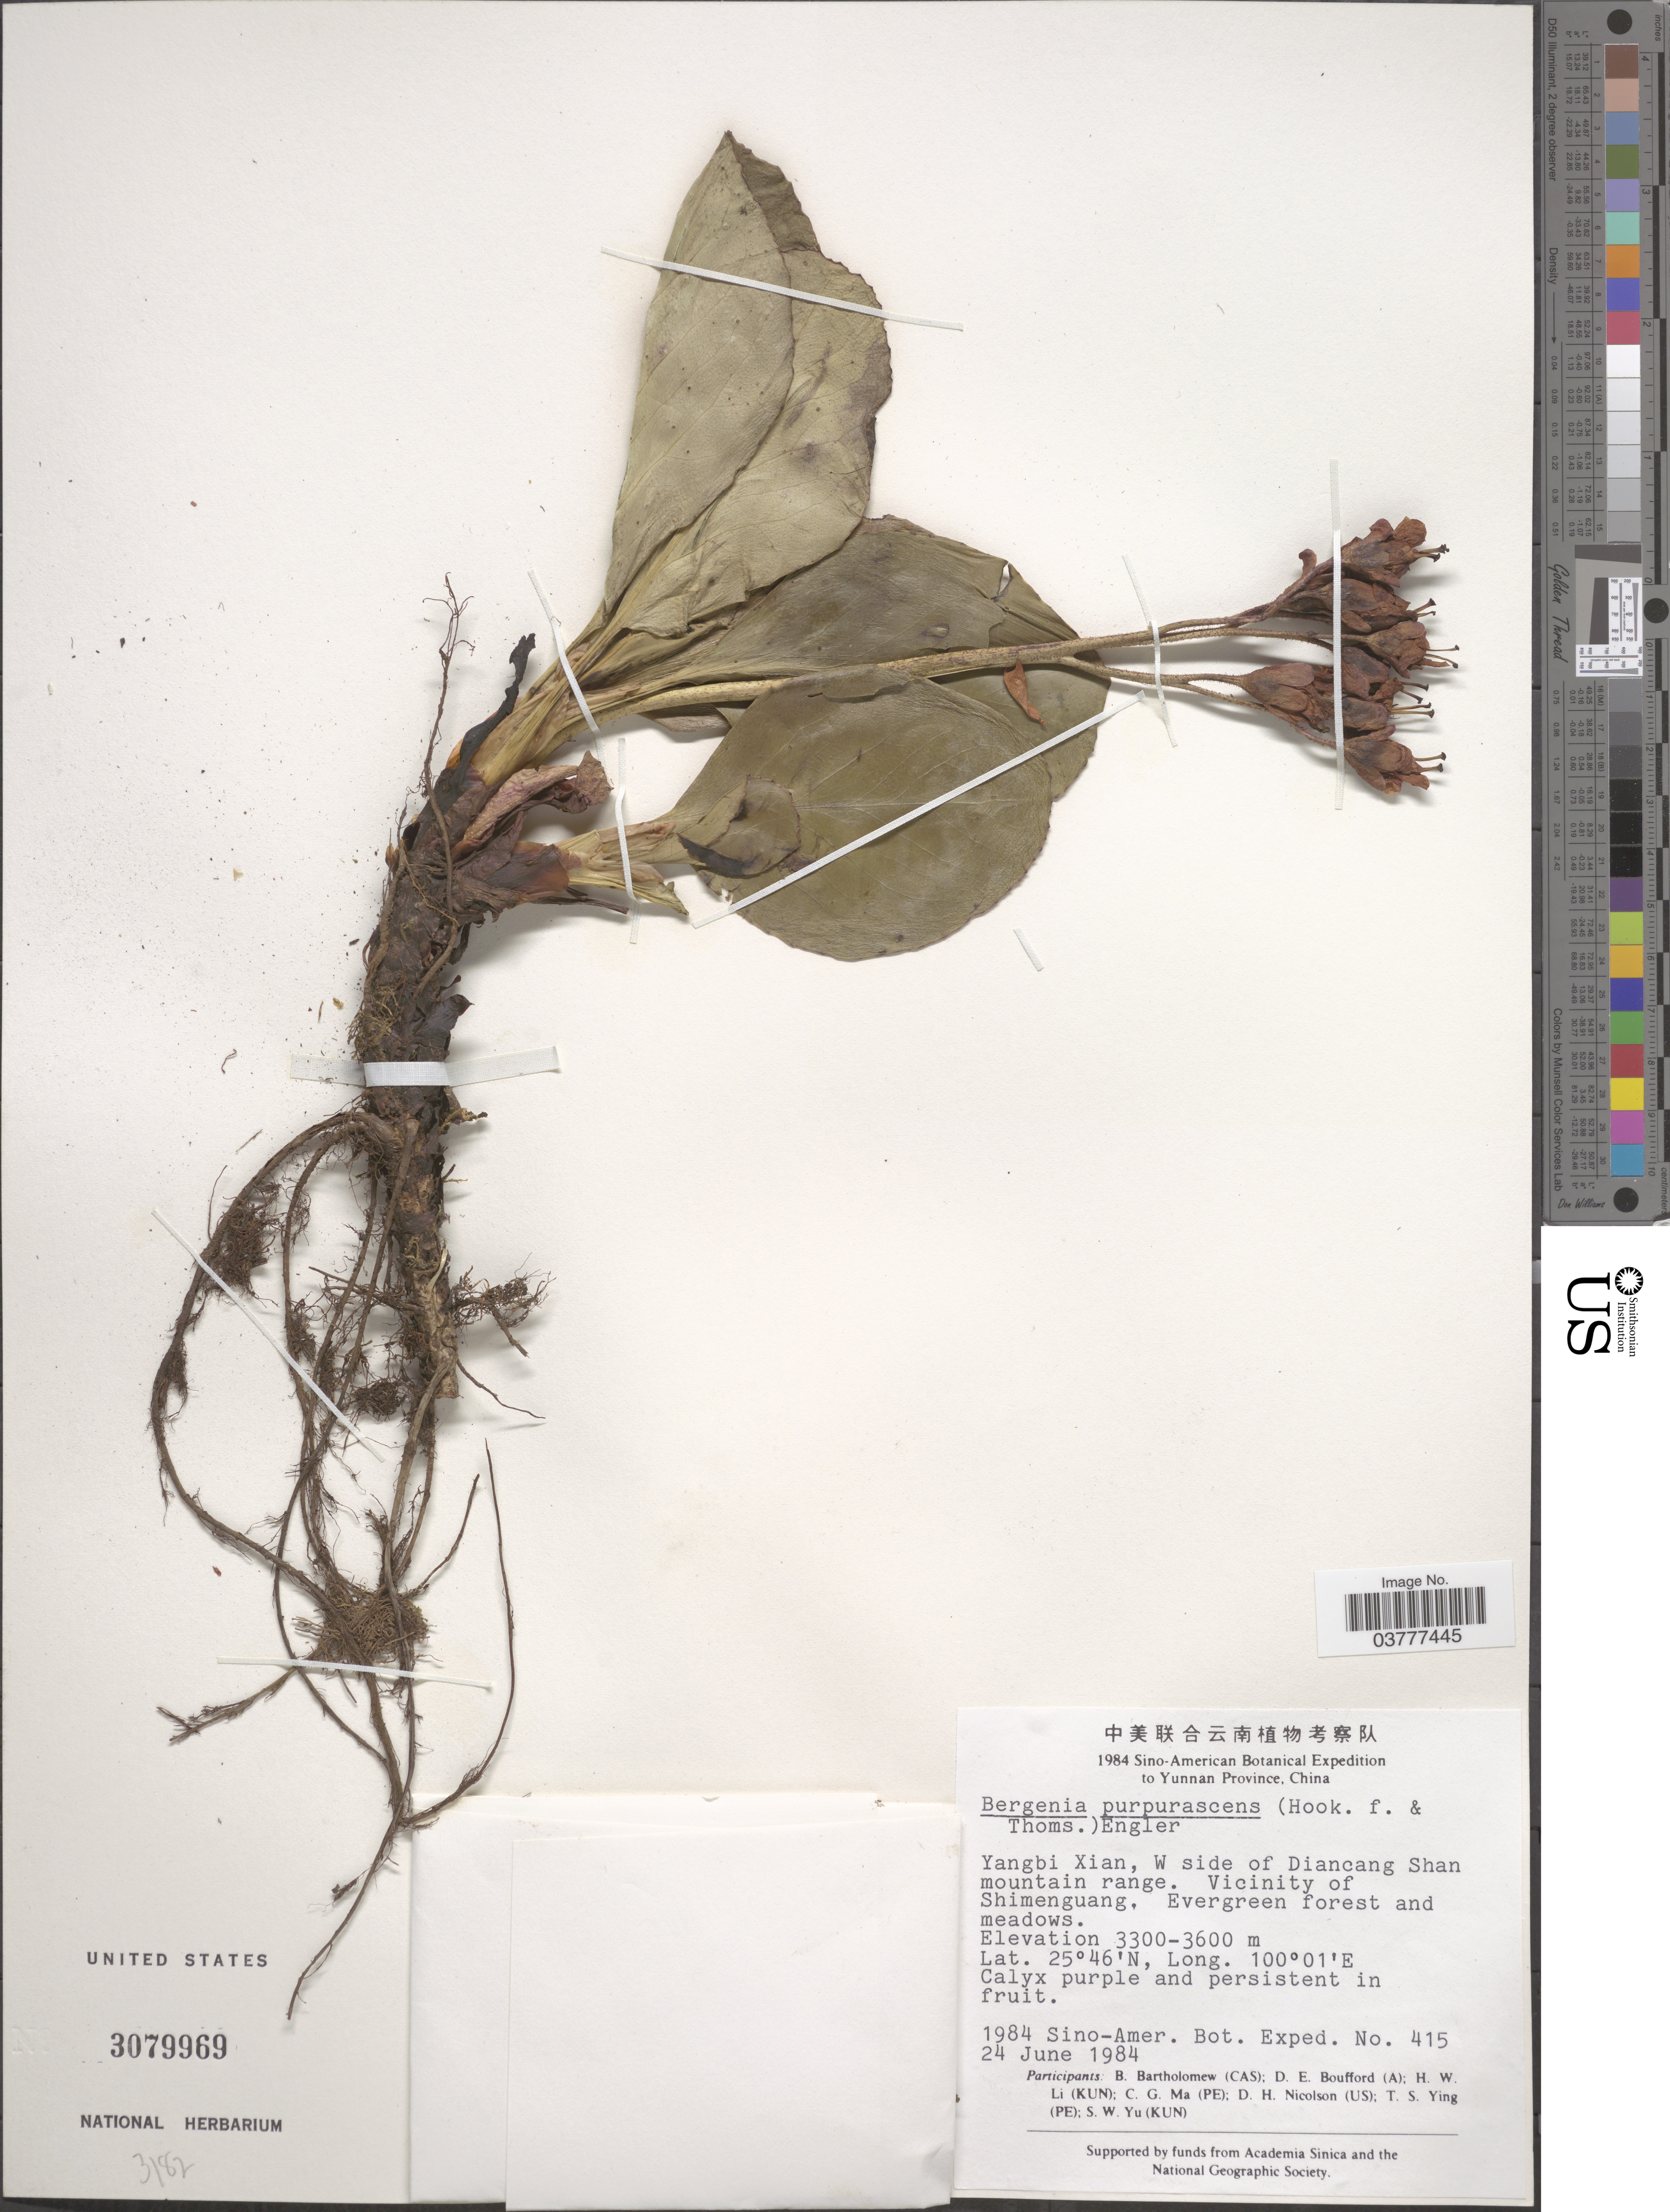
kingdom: Plantae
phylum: Tracheophyta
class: Magnoliopsida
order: Saxifragales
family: Saxifragaceae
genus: Bergenia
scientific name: Bergenia delavayi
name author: Engl.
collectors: B. Bartholomew, D. E. Boufford, H. W. Li, C. Ma & et al.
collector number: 415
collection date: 1984-06-24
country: China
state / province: Yunnan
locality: Yangbi Xian, W side of Diancang Shan mountain range. Vicinity of Shimenguang.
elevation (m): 3300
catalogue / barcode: US 3079969